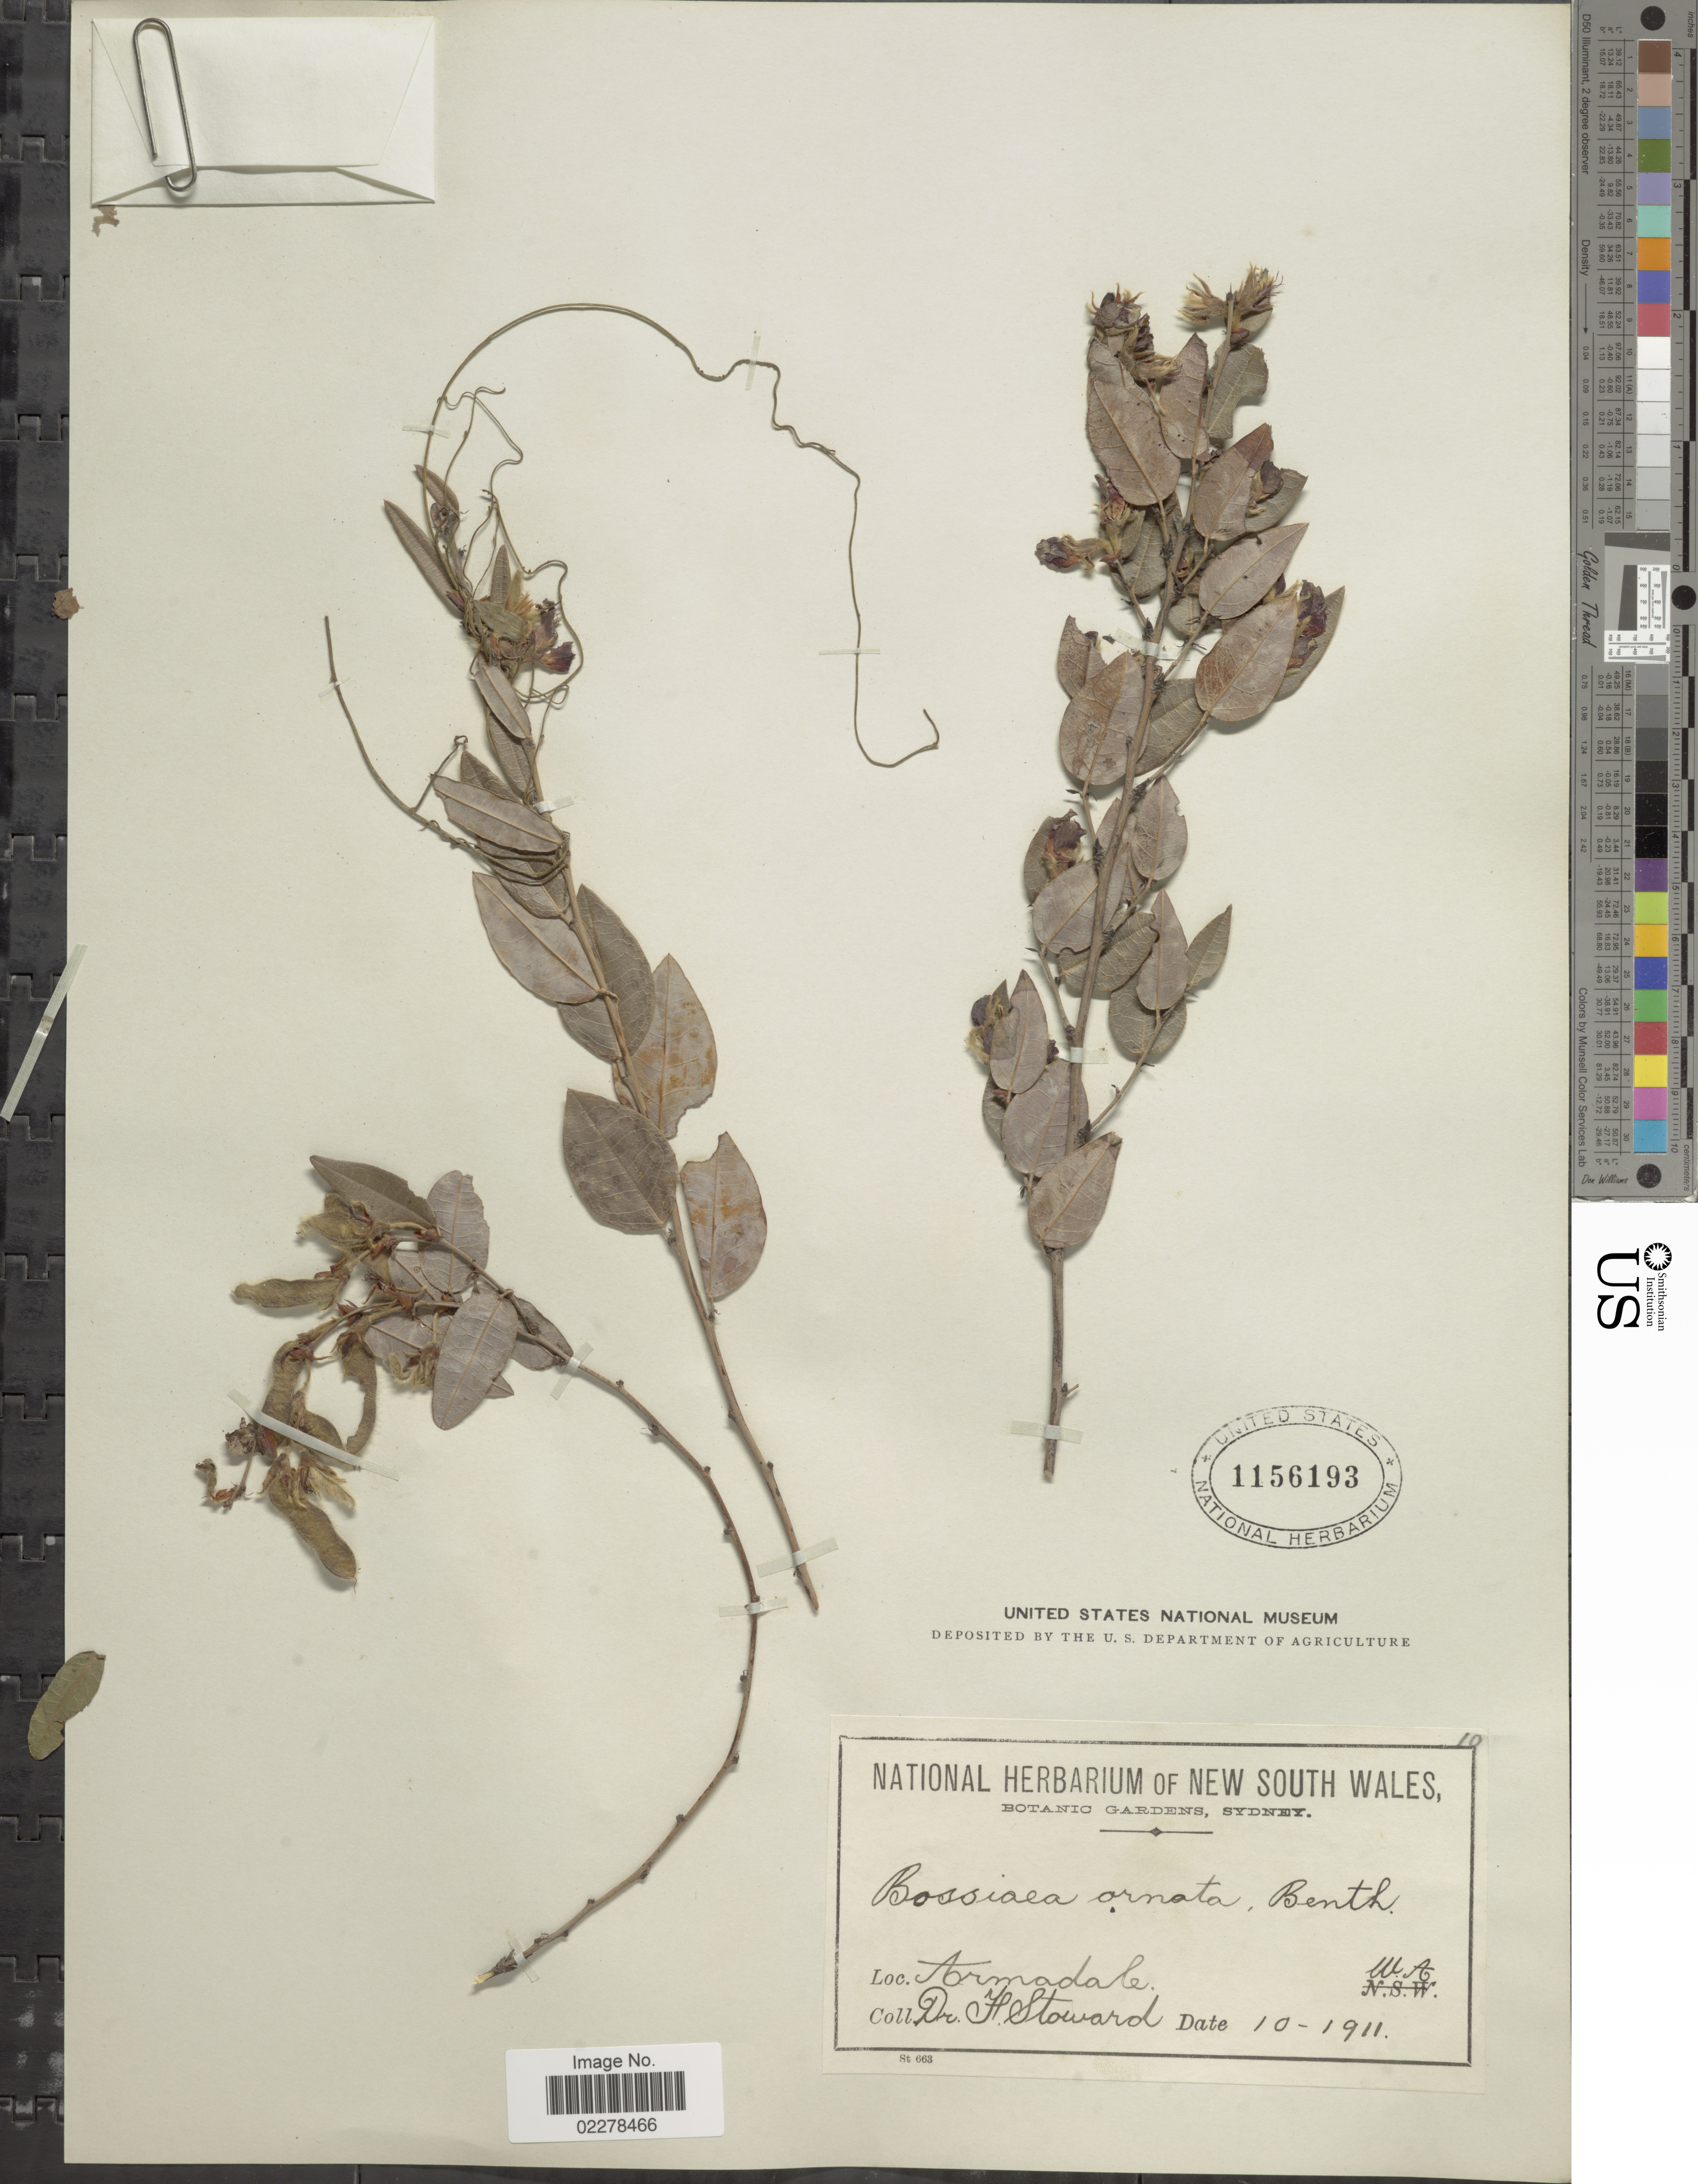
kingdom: Plantae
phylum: Tracheophyta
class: Magnoliopsida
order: Fabales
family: Fabaceae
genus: Bossiaea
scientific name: Bossiaea ornata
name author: (Lindl.) Benth.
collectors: H. Stoward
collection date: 1911-10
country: Australia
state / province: Western Australia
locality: Armadale. W.A.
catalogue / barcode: US 1156193